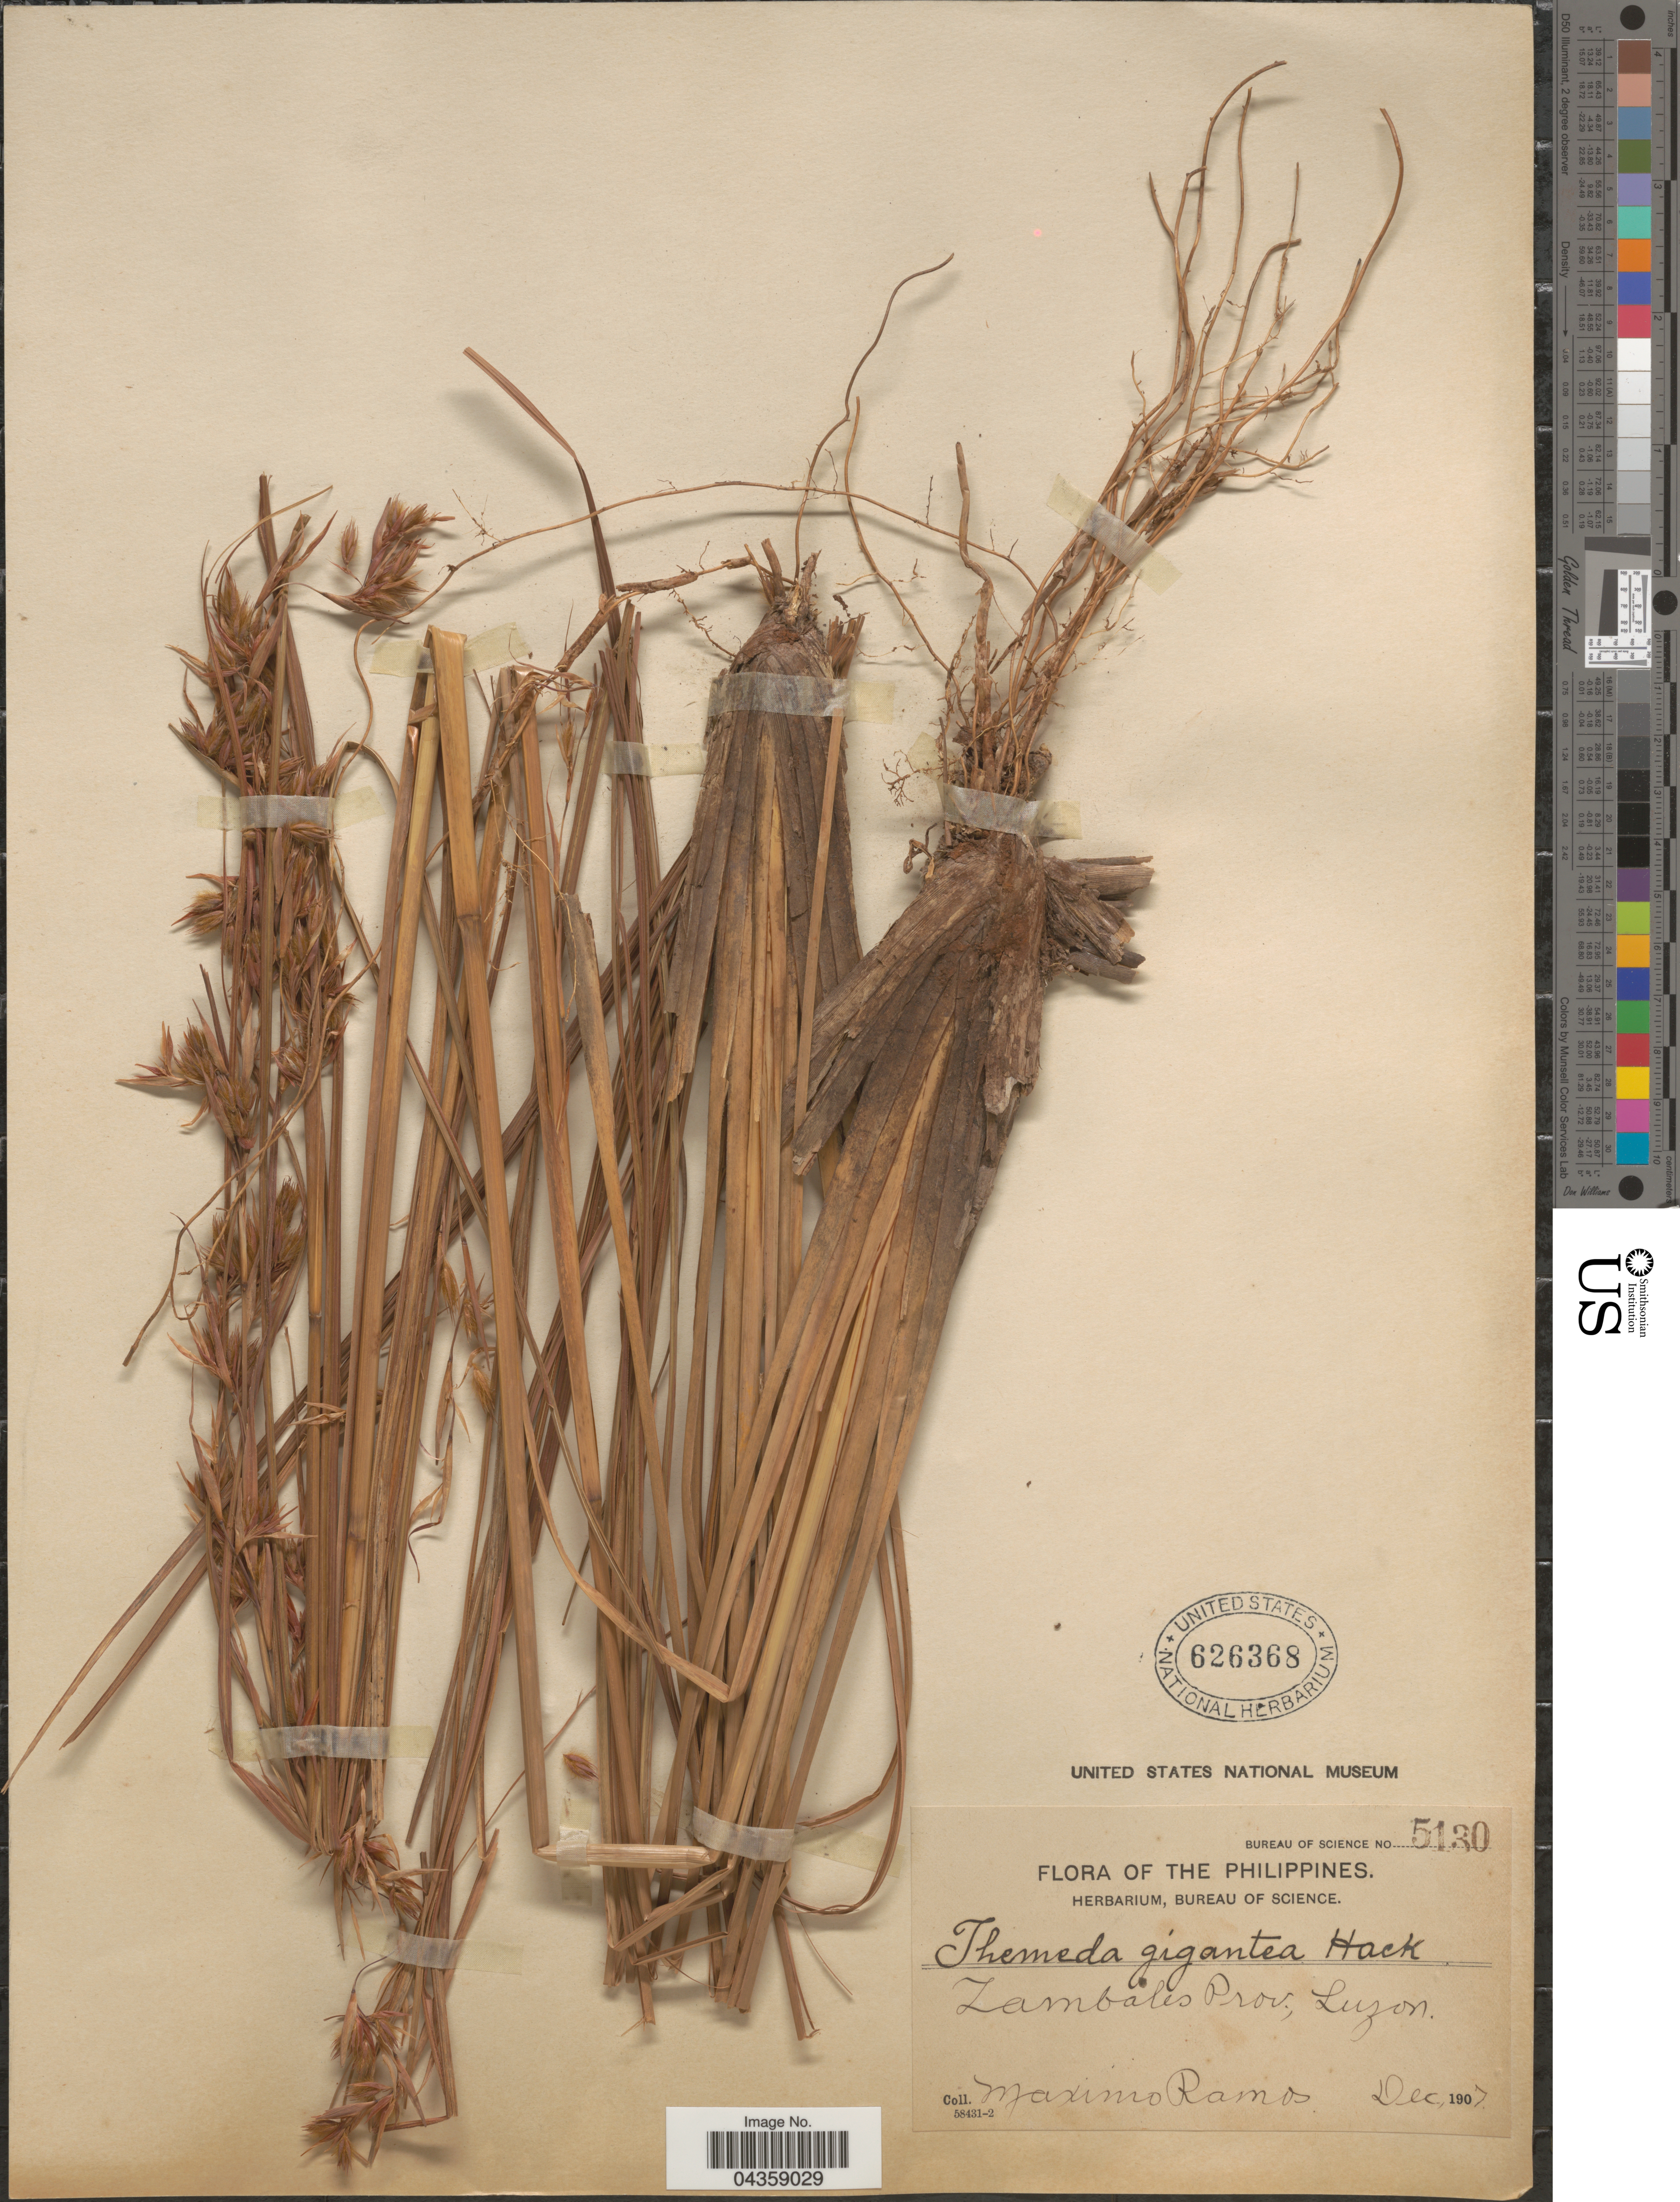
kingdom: Plantae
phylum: Tracheophyta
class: Liliopsida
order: Poales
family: Poaceae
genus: Themeda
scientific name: Themeda gigantea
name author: Hack.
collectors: M. Ramos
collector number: Bureau of Science 5130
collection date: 1907-12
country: Philippines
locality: Zambales Prov., Luzon.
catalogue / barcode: US 626368